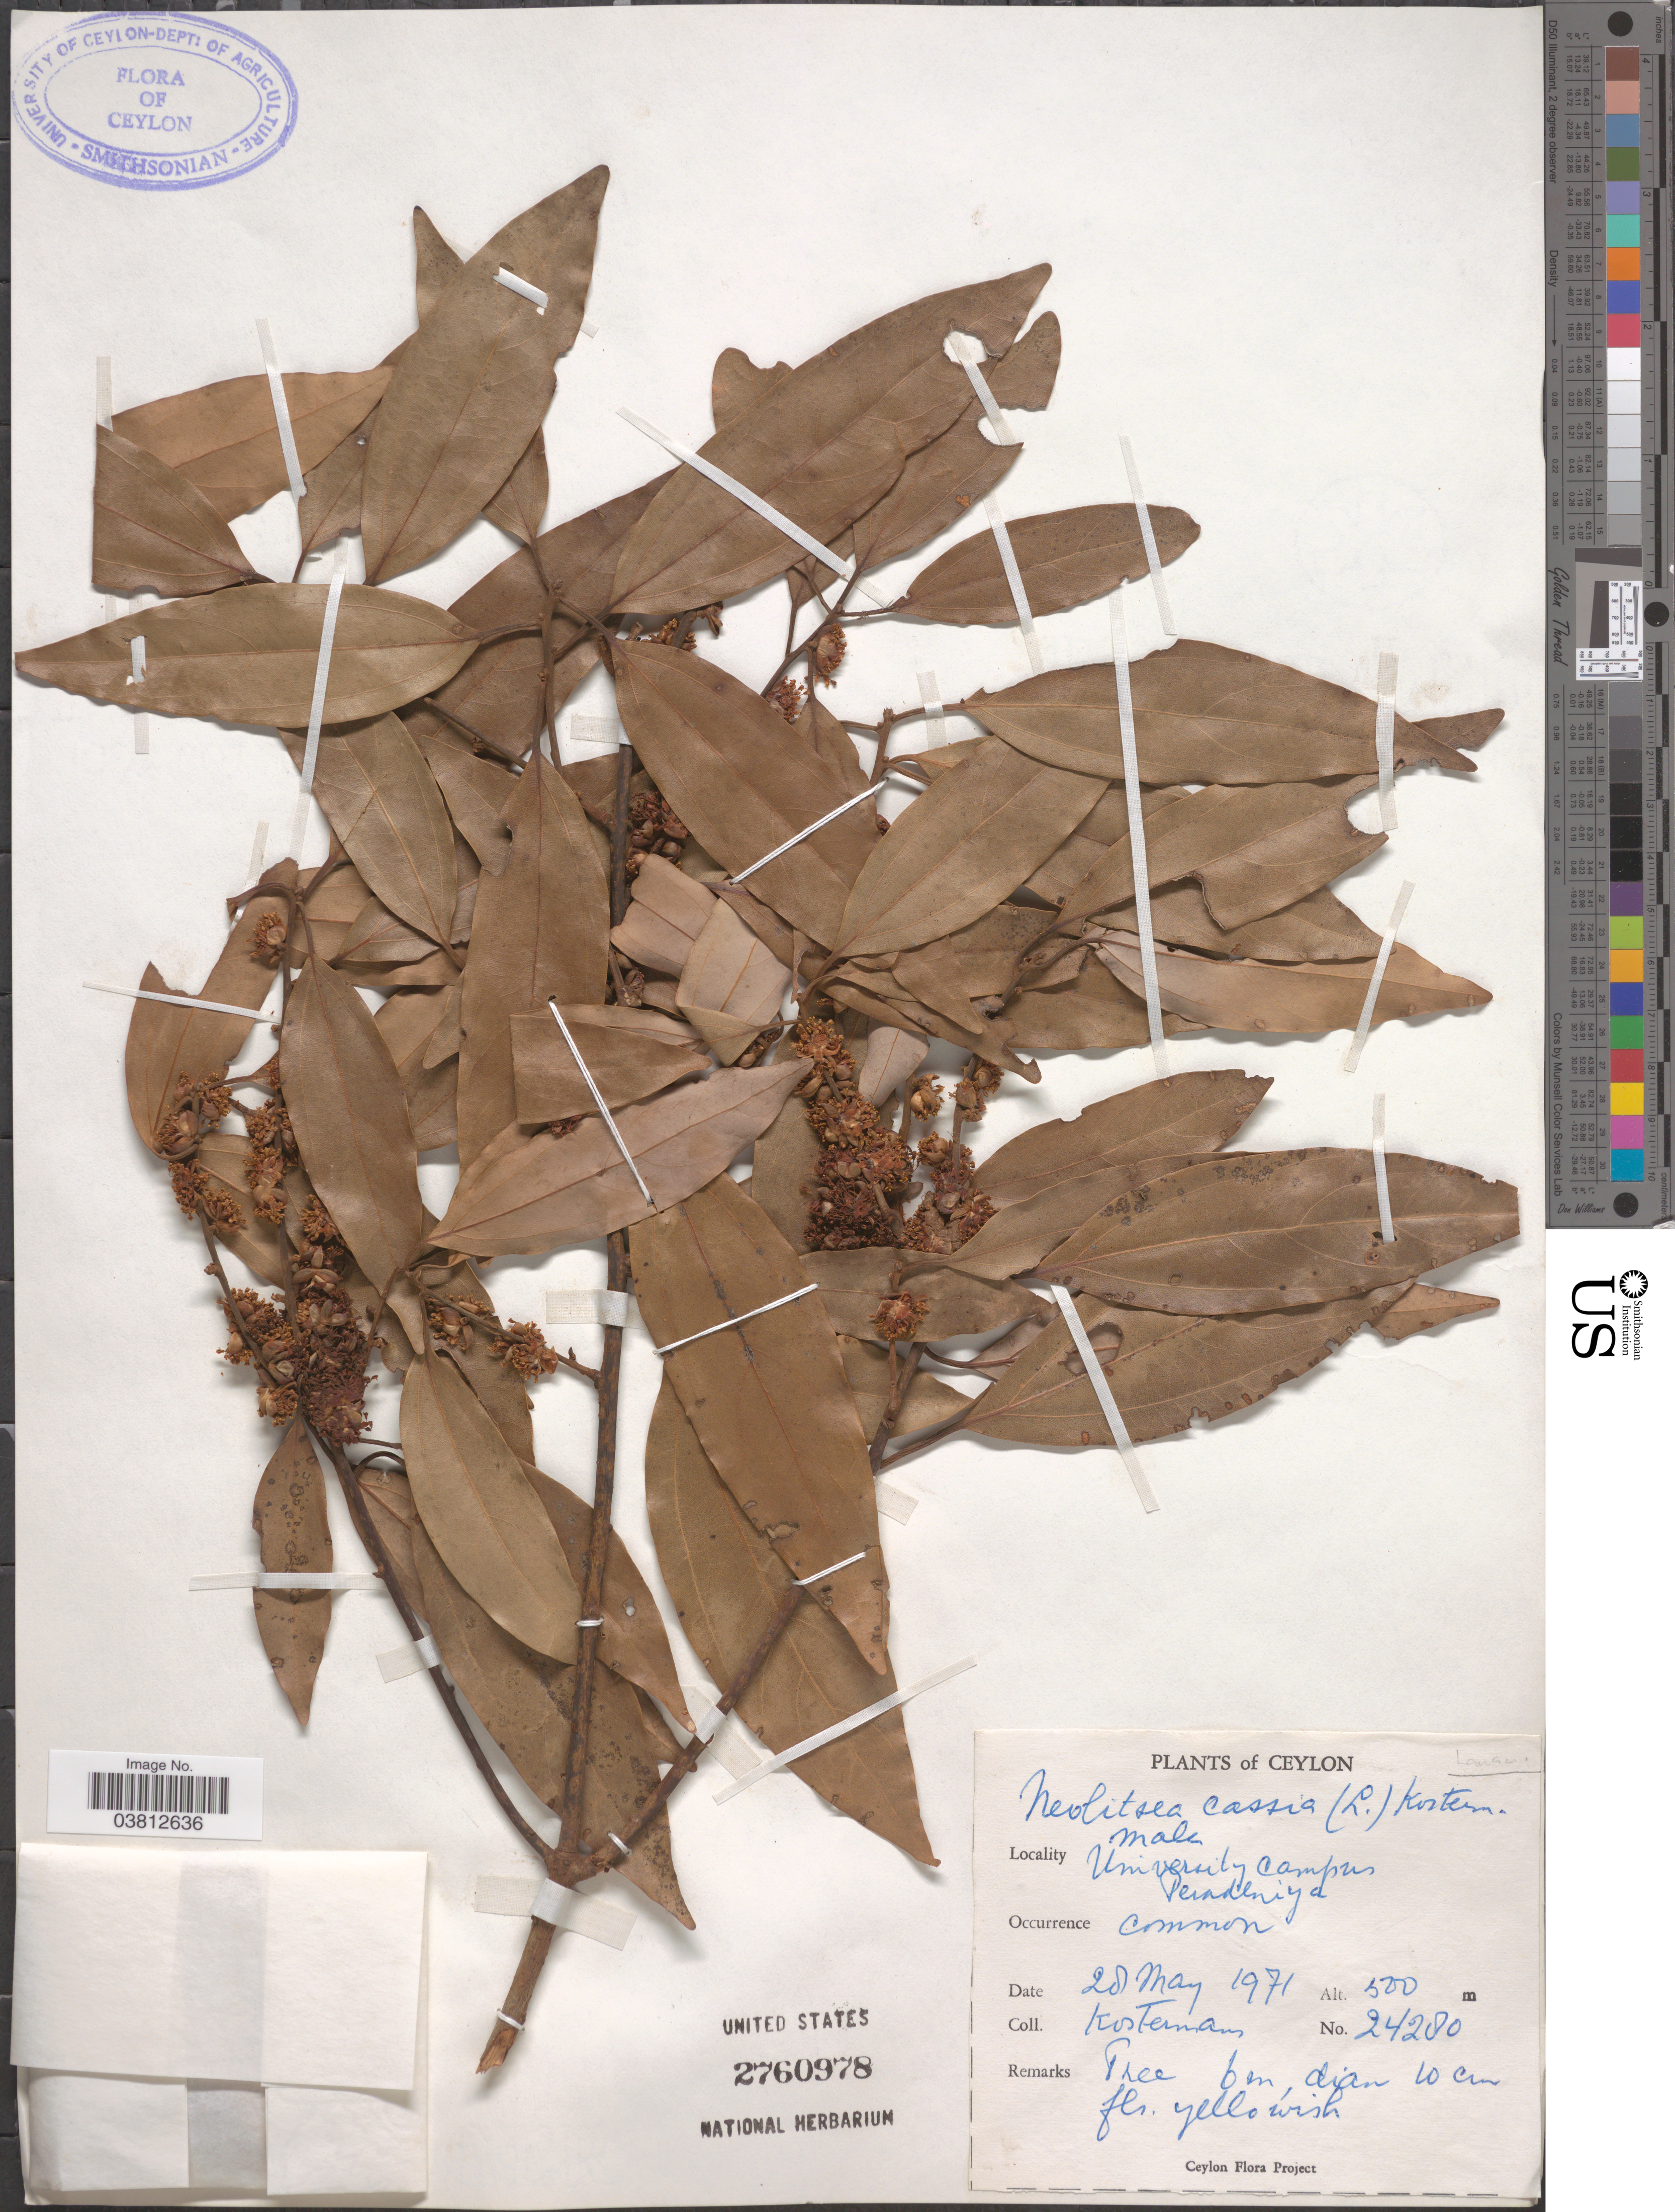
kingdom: Plantae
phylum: Tracheophyta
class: Magnoliopsida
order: Laurales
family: Lauraceae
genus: Neolitsea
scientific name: Neolitsea cassia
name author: (L.) Kosterm.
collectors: Kostermans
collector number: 24280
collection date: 1971-05-28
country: Sri Lanka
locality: Ceylon. University Campus Peradeniya.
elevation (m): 500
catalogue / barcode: US 2760978